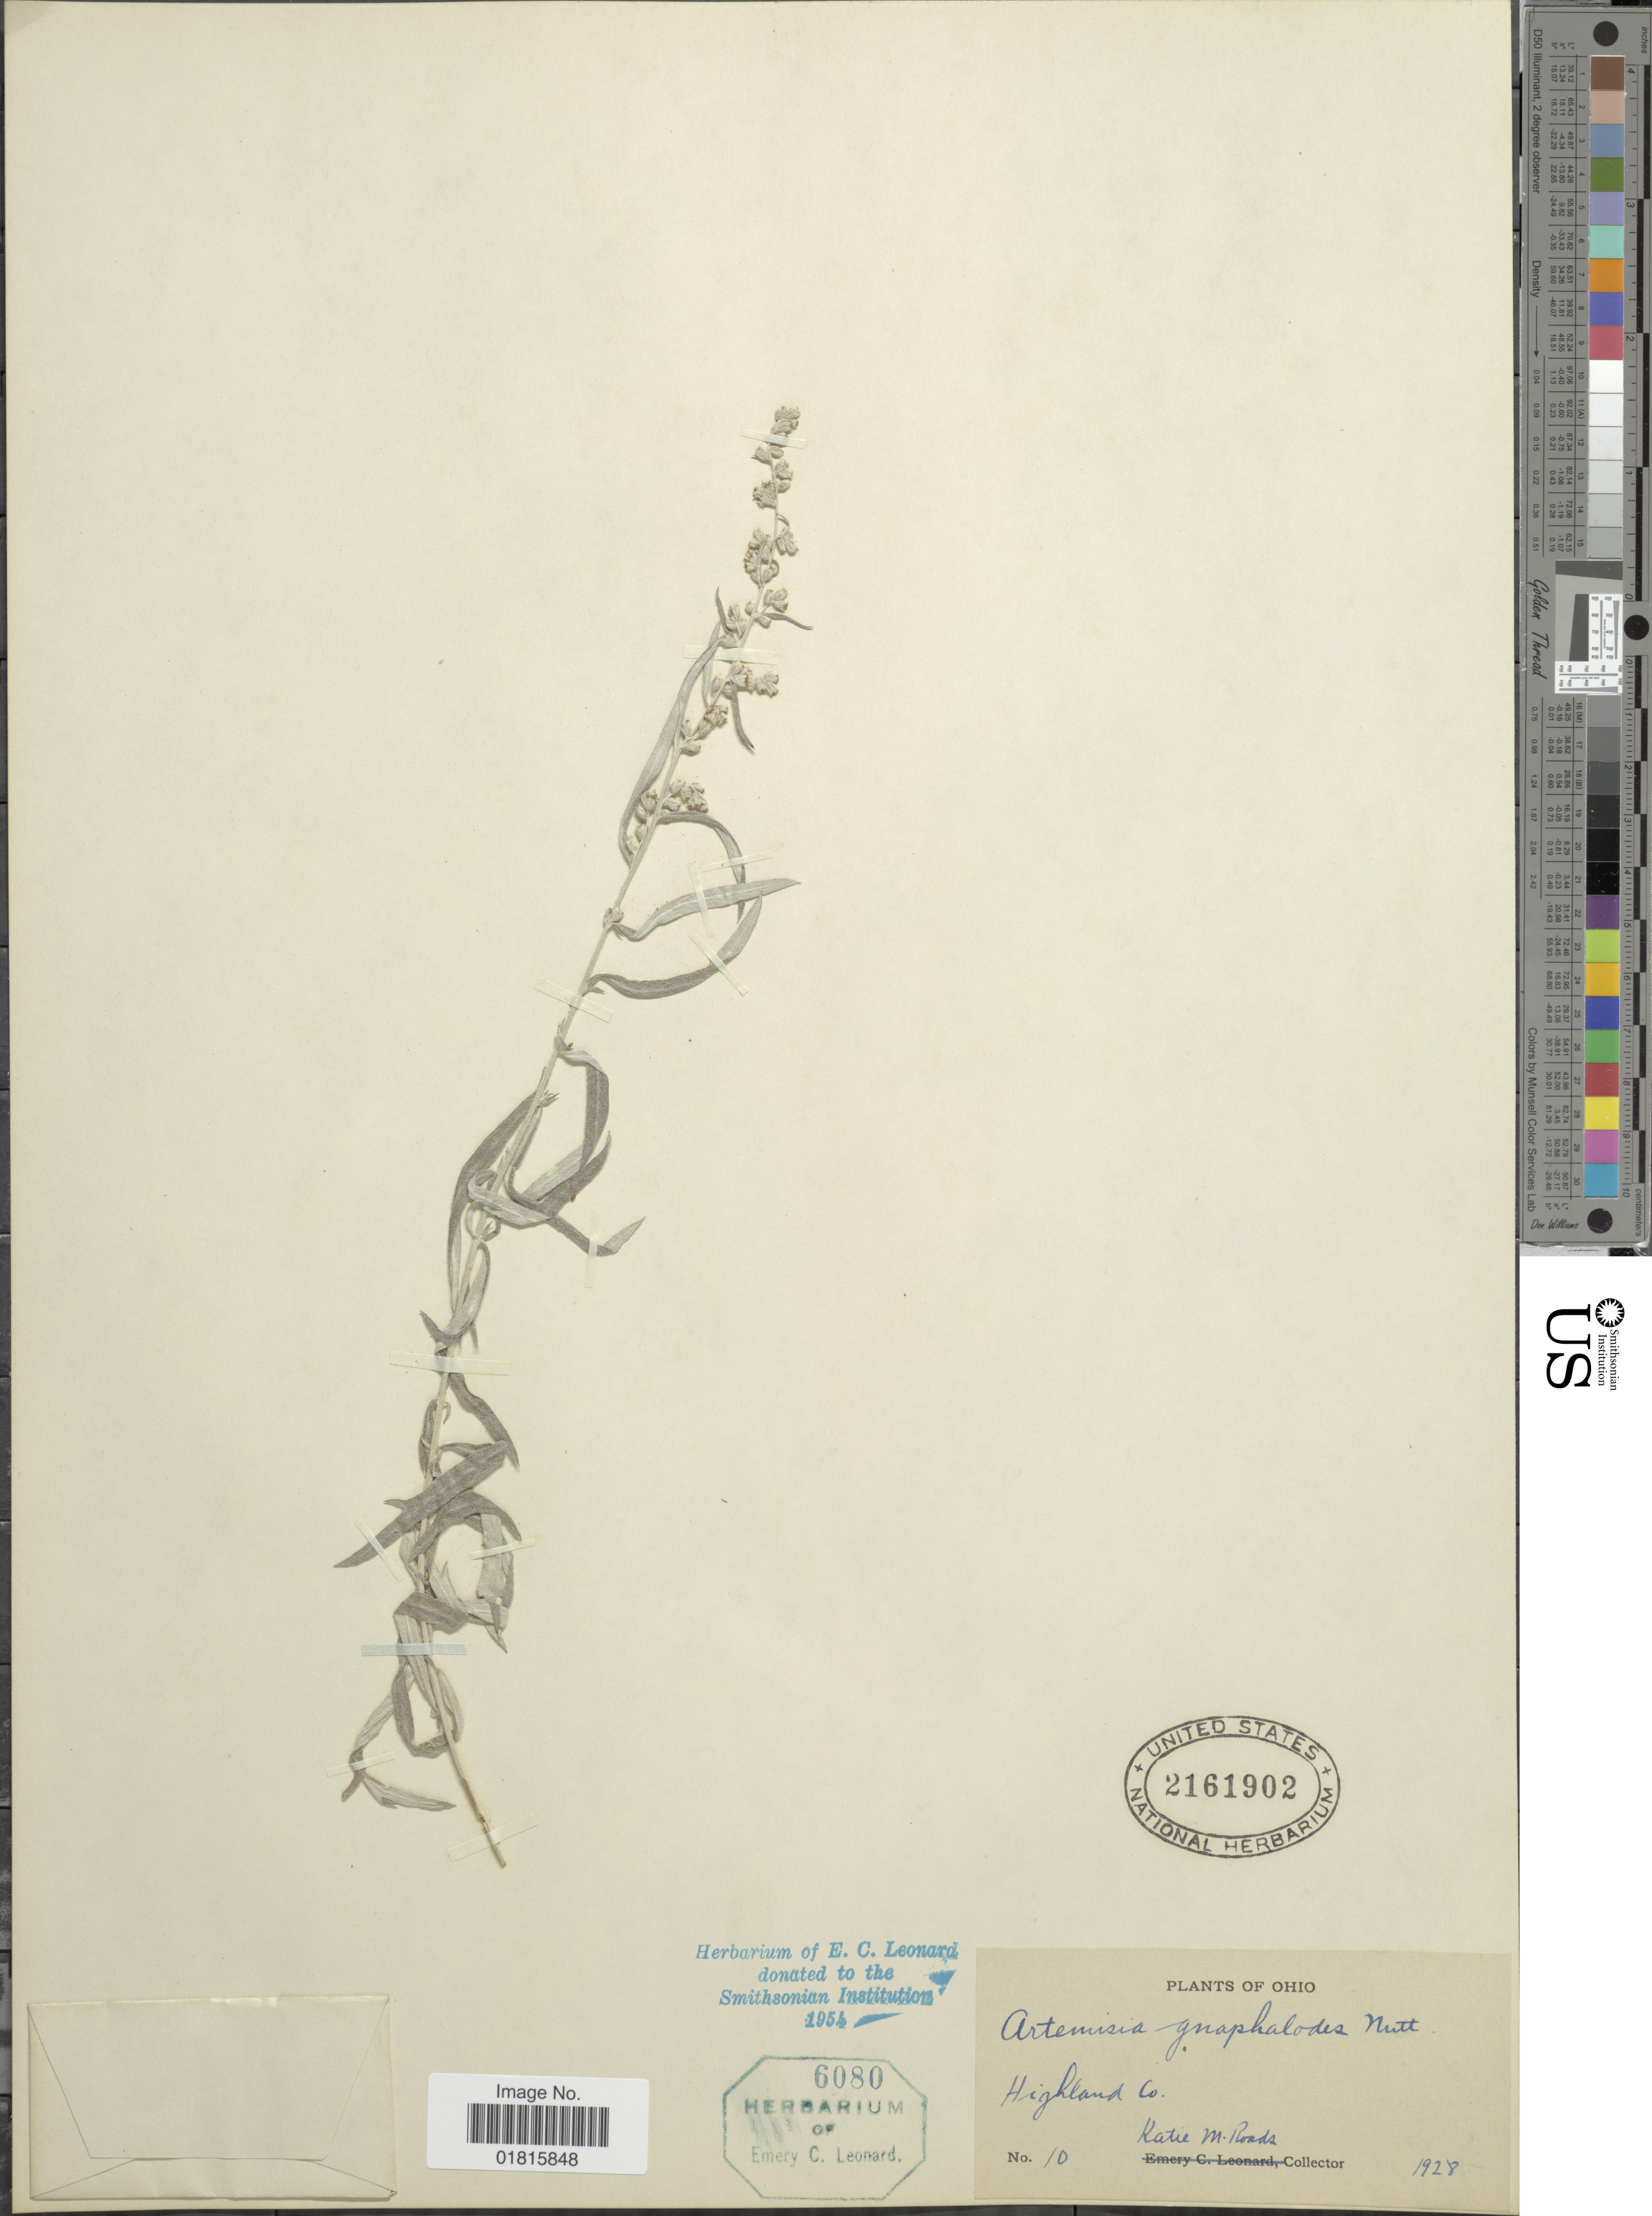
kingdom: Plantae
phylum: Tracheophyta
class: Magnoliopsida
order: Asterales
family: Asteraceae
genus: Artemisia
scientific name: Artemisia gnaphaloides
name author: Nutt.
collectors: K. Roads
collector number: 10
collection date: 1928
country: United States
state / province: Ohio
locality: Highland Co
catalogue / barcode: US 2161902